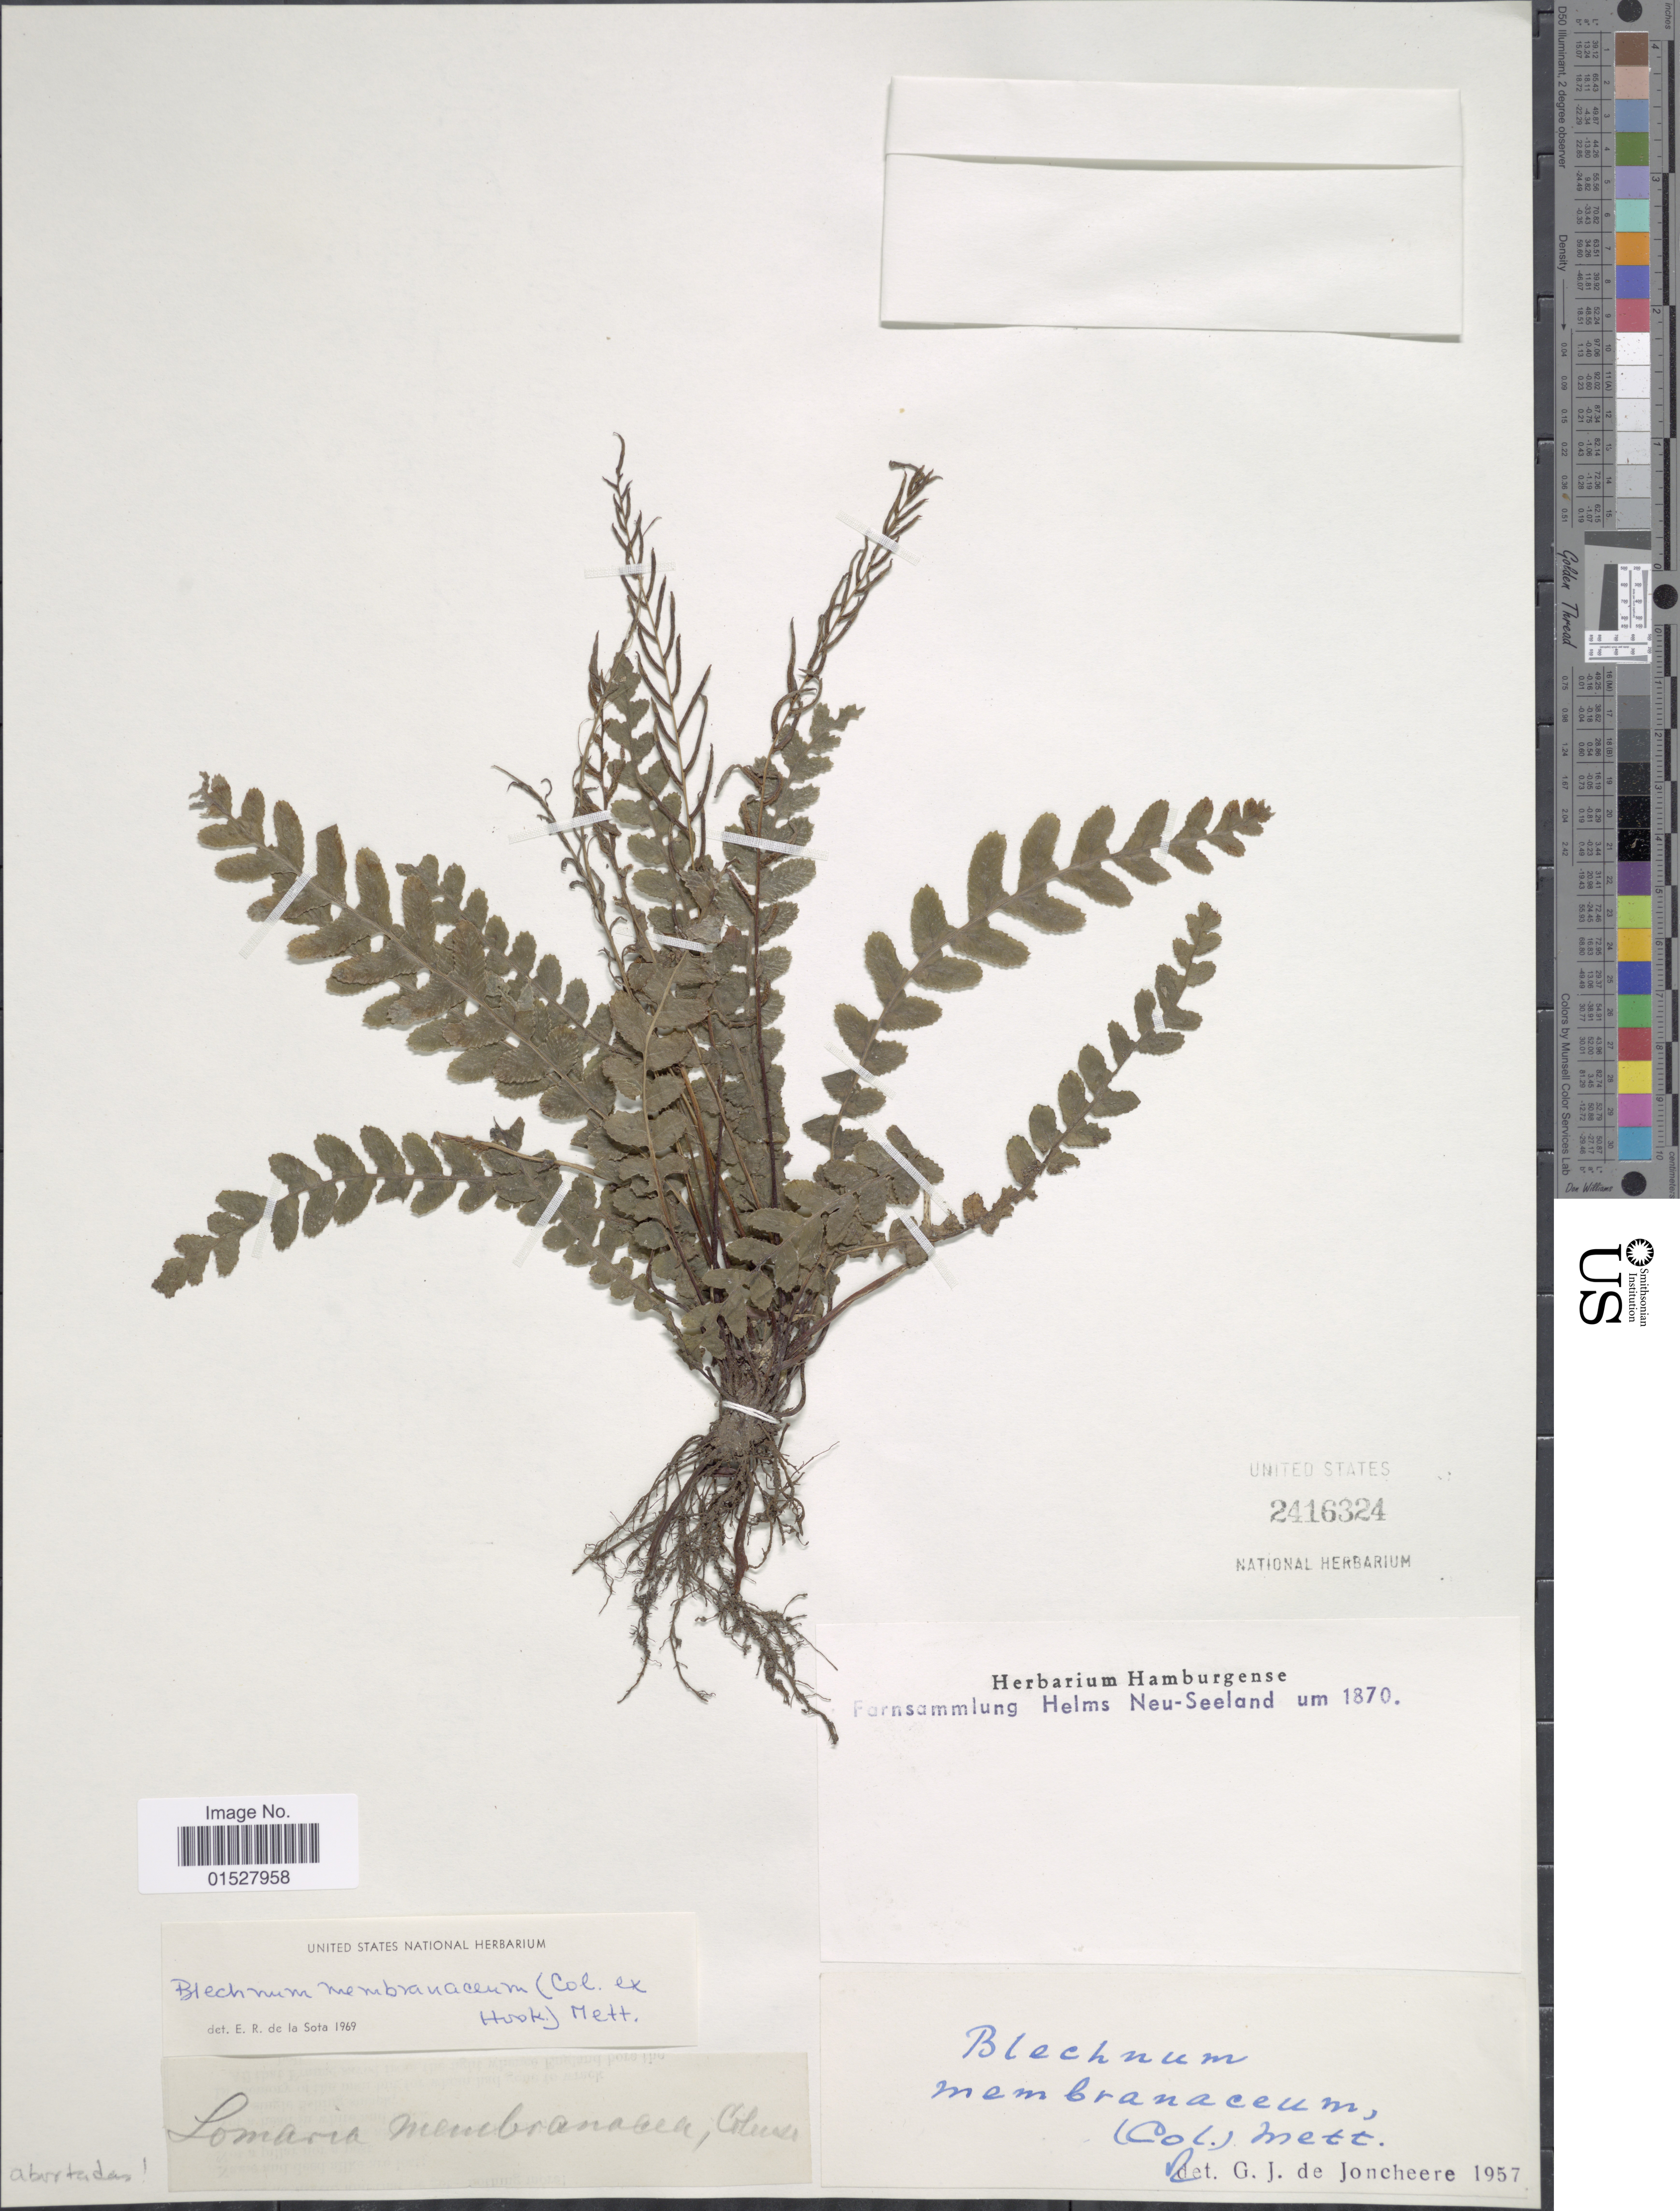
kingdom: Plantae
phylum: Tracheophyta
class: Polypodiopsida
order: Polypodiales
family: Blechnaceae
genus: Blechnum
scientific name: Blechnum membranaceum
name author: (Colenso) Mett.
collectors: Helms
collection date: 1870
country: New Zealand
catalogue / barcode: US 2416324